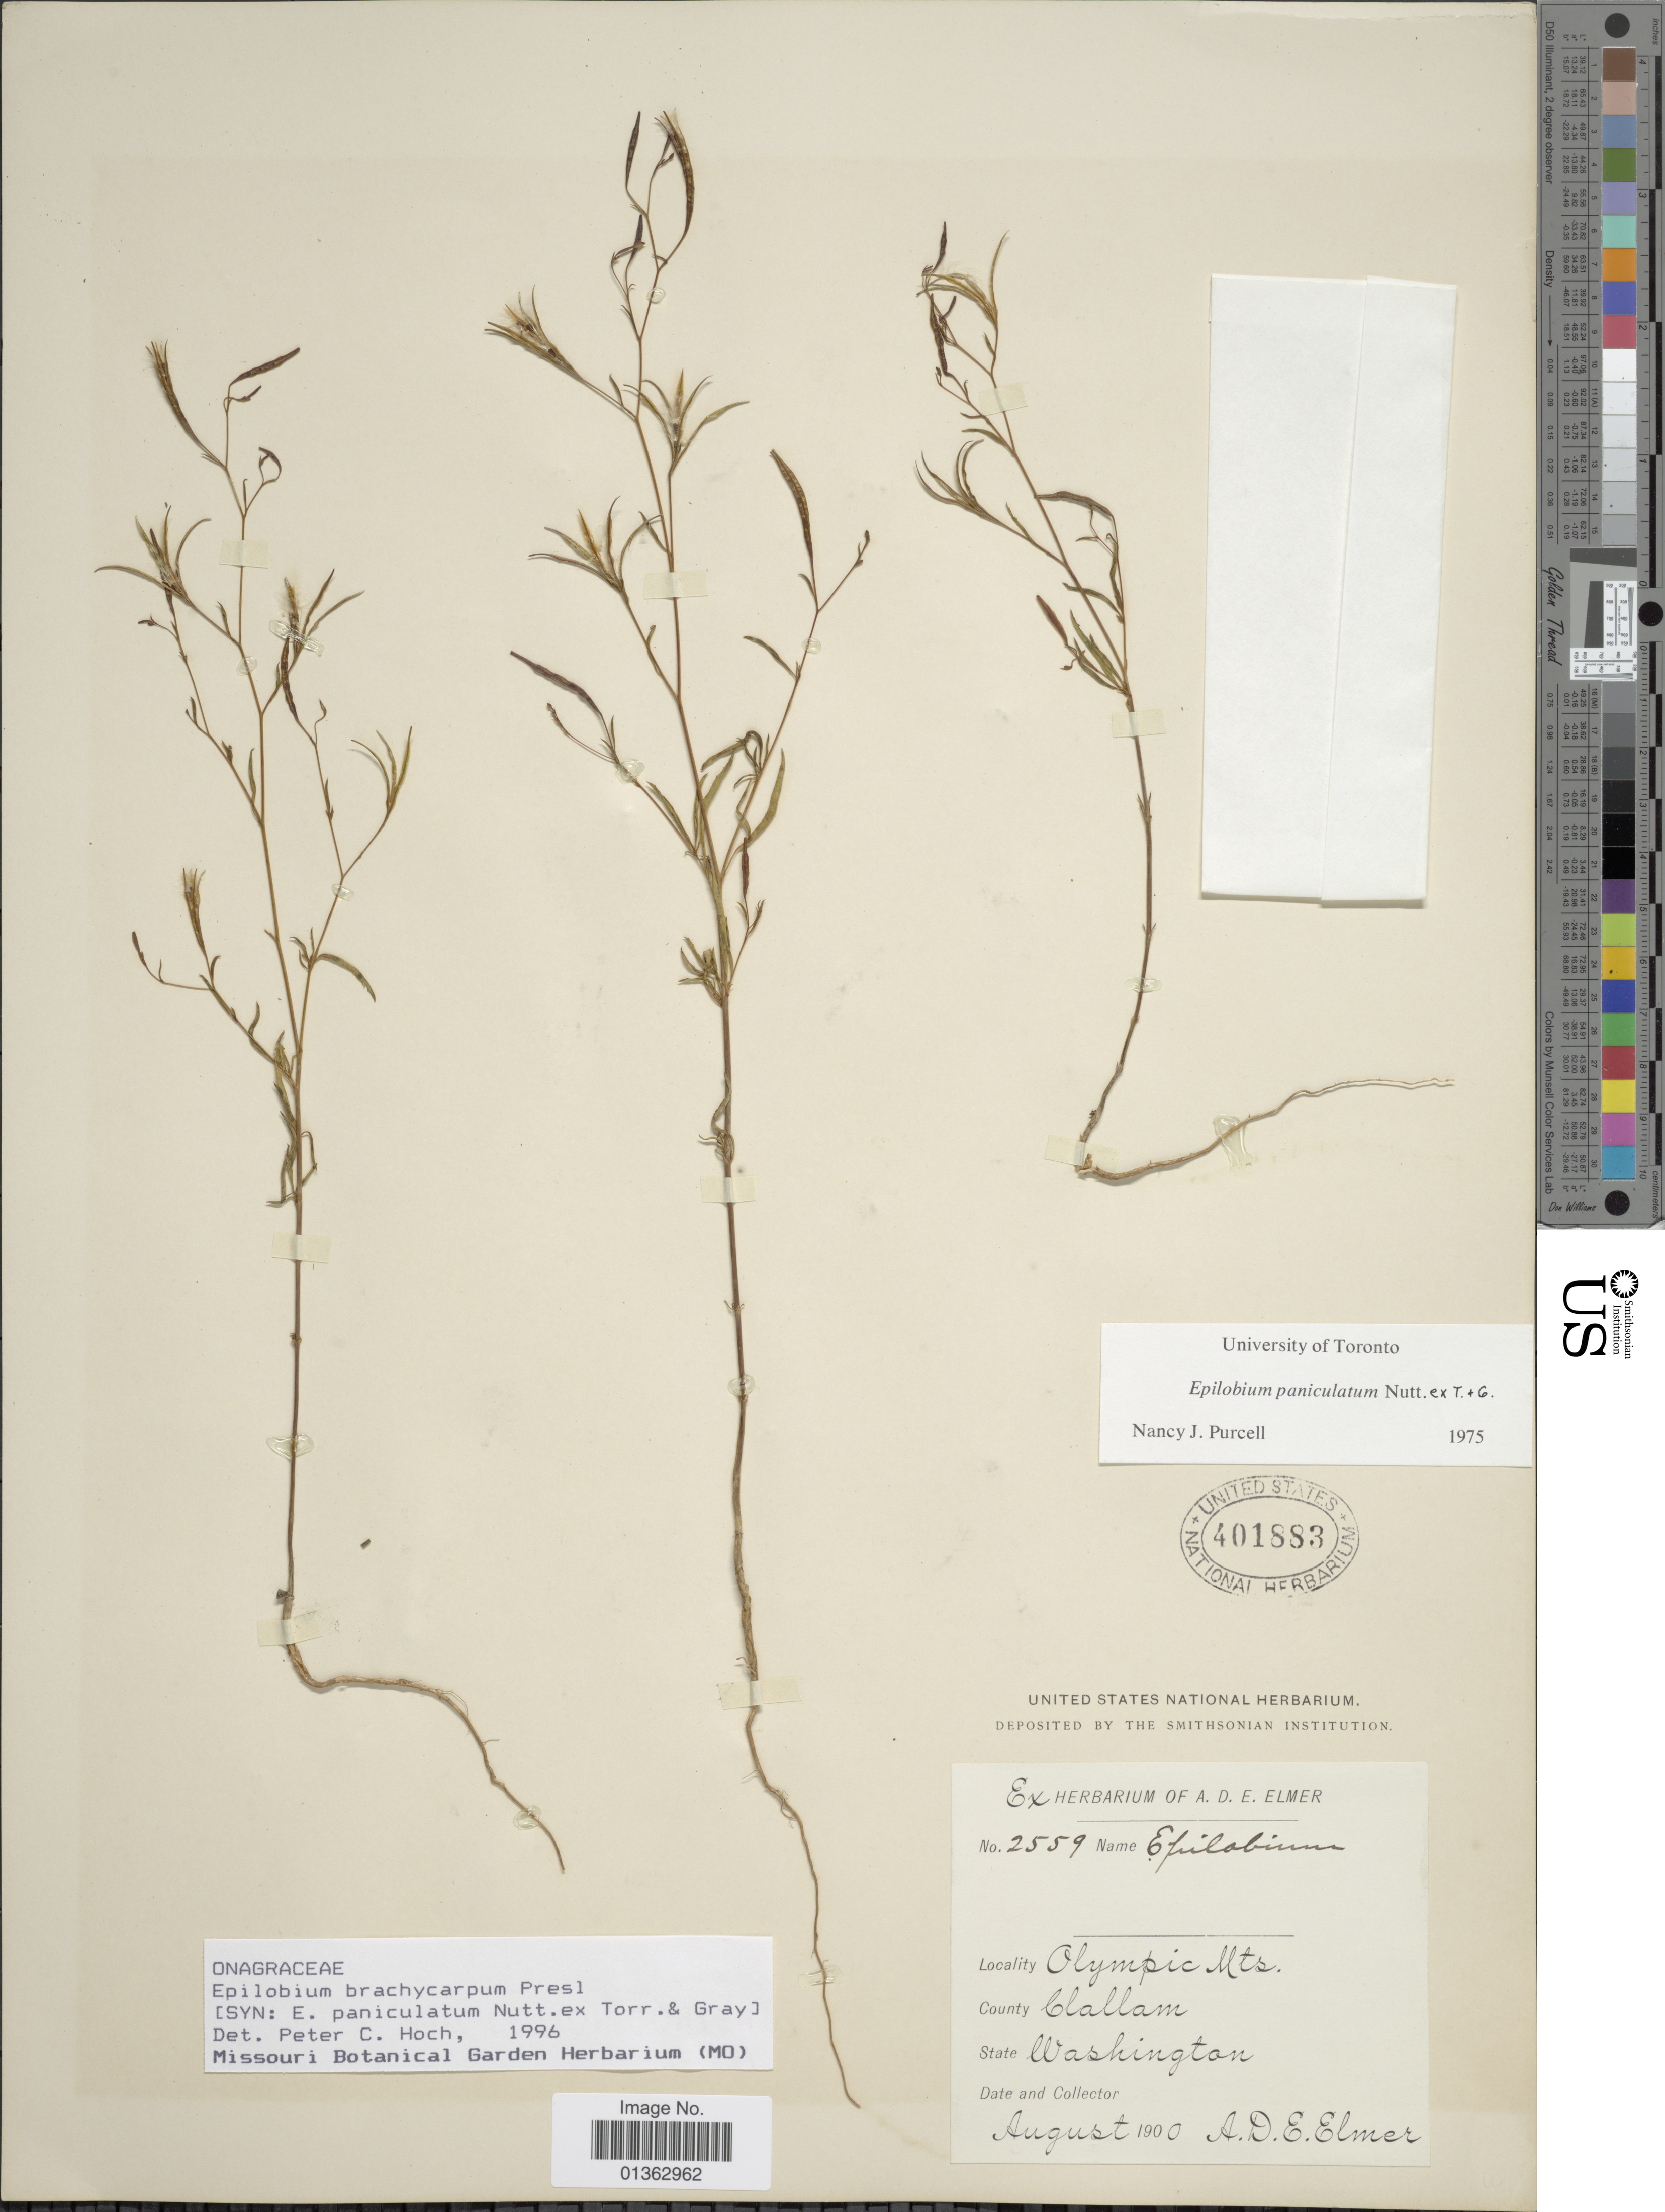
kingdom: Plantae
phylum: Tracheophyta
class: Magnoliopsida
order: Myrtales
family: Onagraceae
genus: Epilobium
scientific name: Epilobium brachycarpum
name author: C. Presl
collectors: A. D. E. Elmer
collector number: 2559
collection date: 1900-08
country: United States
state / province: Washington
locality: Olympic Mts. Clallam.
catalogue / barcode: US 401883